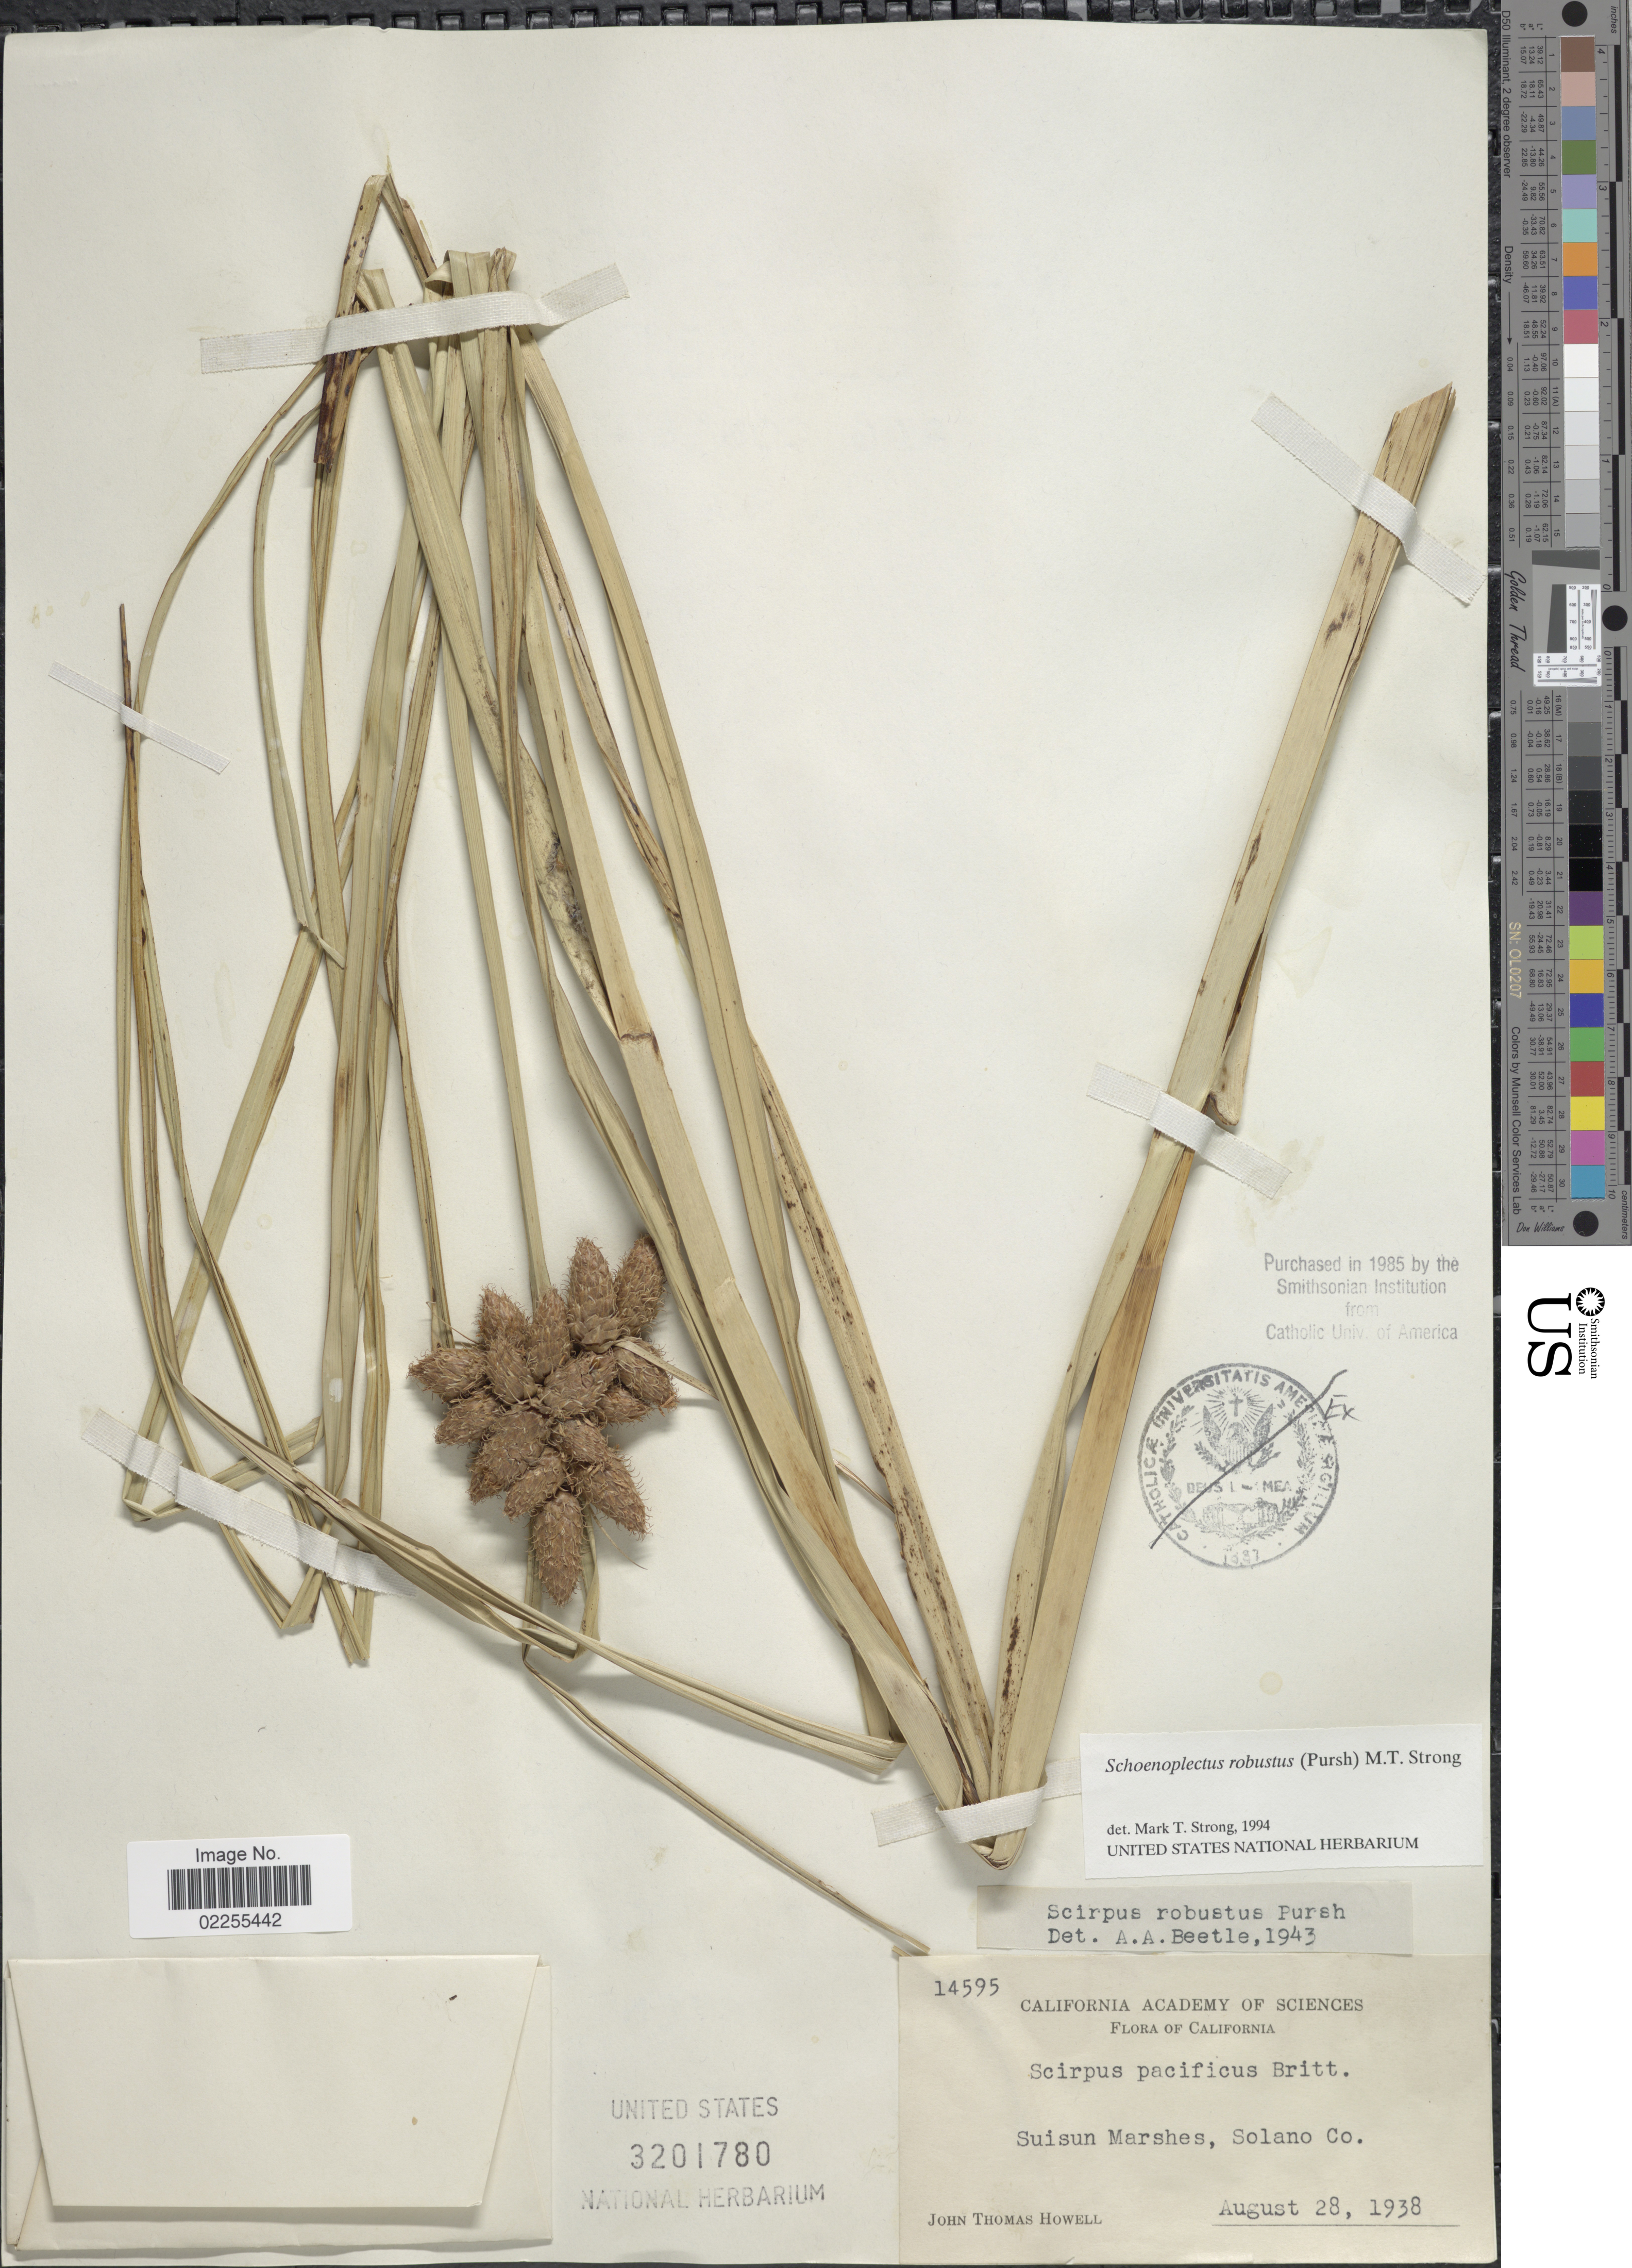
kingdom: Plantae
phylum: Tracheophyta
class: Liliopsida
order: Poales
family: Cyperaceae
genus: Bolboschoenus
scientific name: Bolboschoenus robustus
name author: (Pursh) Soják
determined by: Strong, M. T., (US), Smithsonian Institution - National Museum of Natural History (UNITED STATES)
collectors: J. T. Howell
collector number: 14595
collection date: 1938-08-28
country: United States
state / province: California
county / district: Solano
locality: Suisun Marshes, Solano Co.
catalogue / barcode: US 3201780